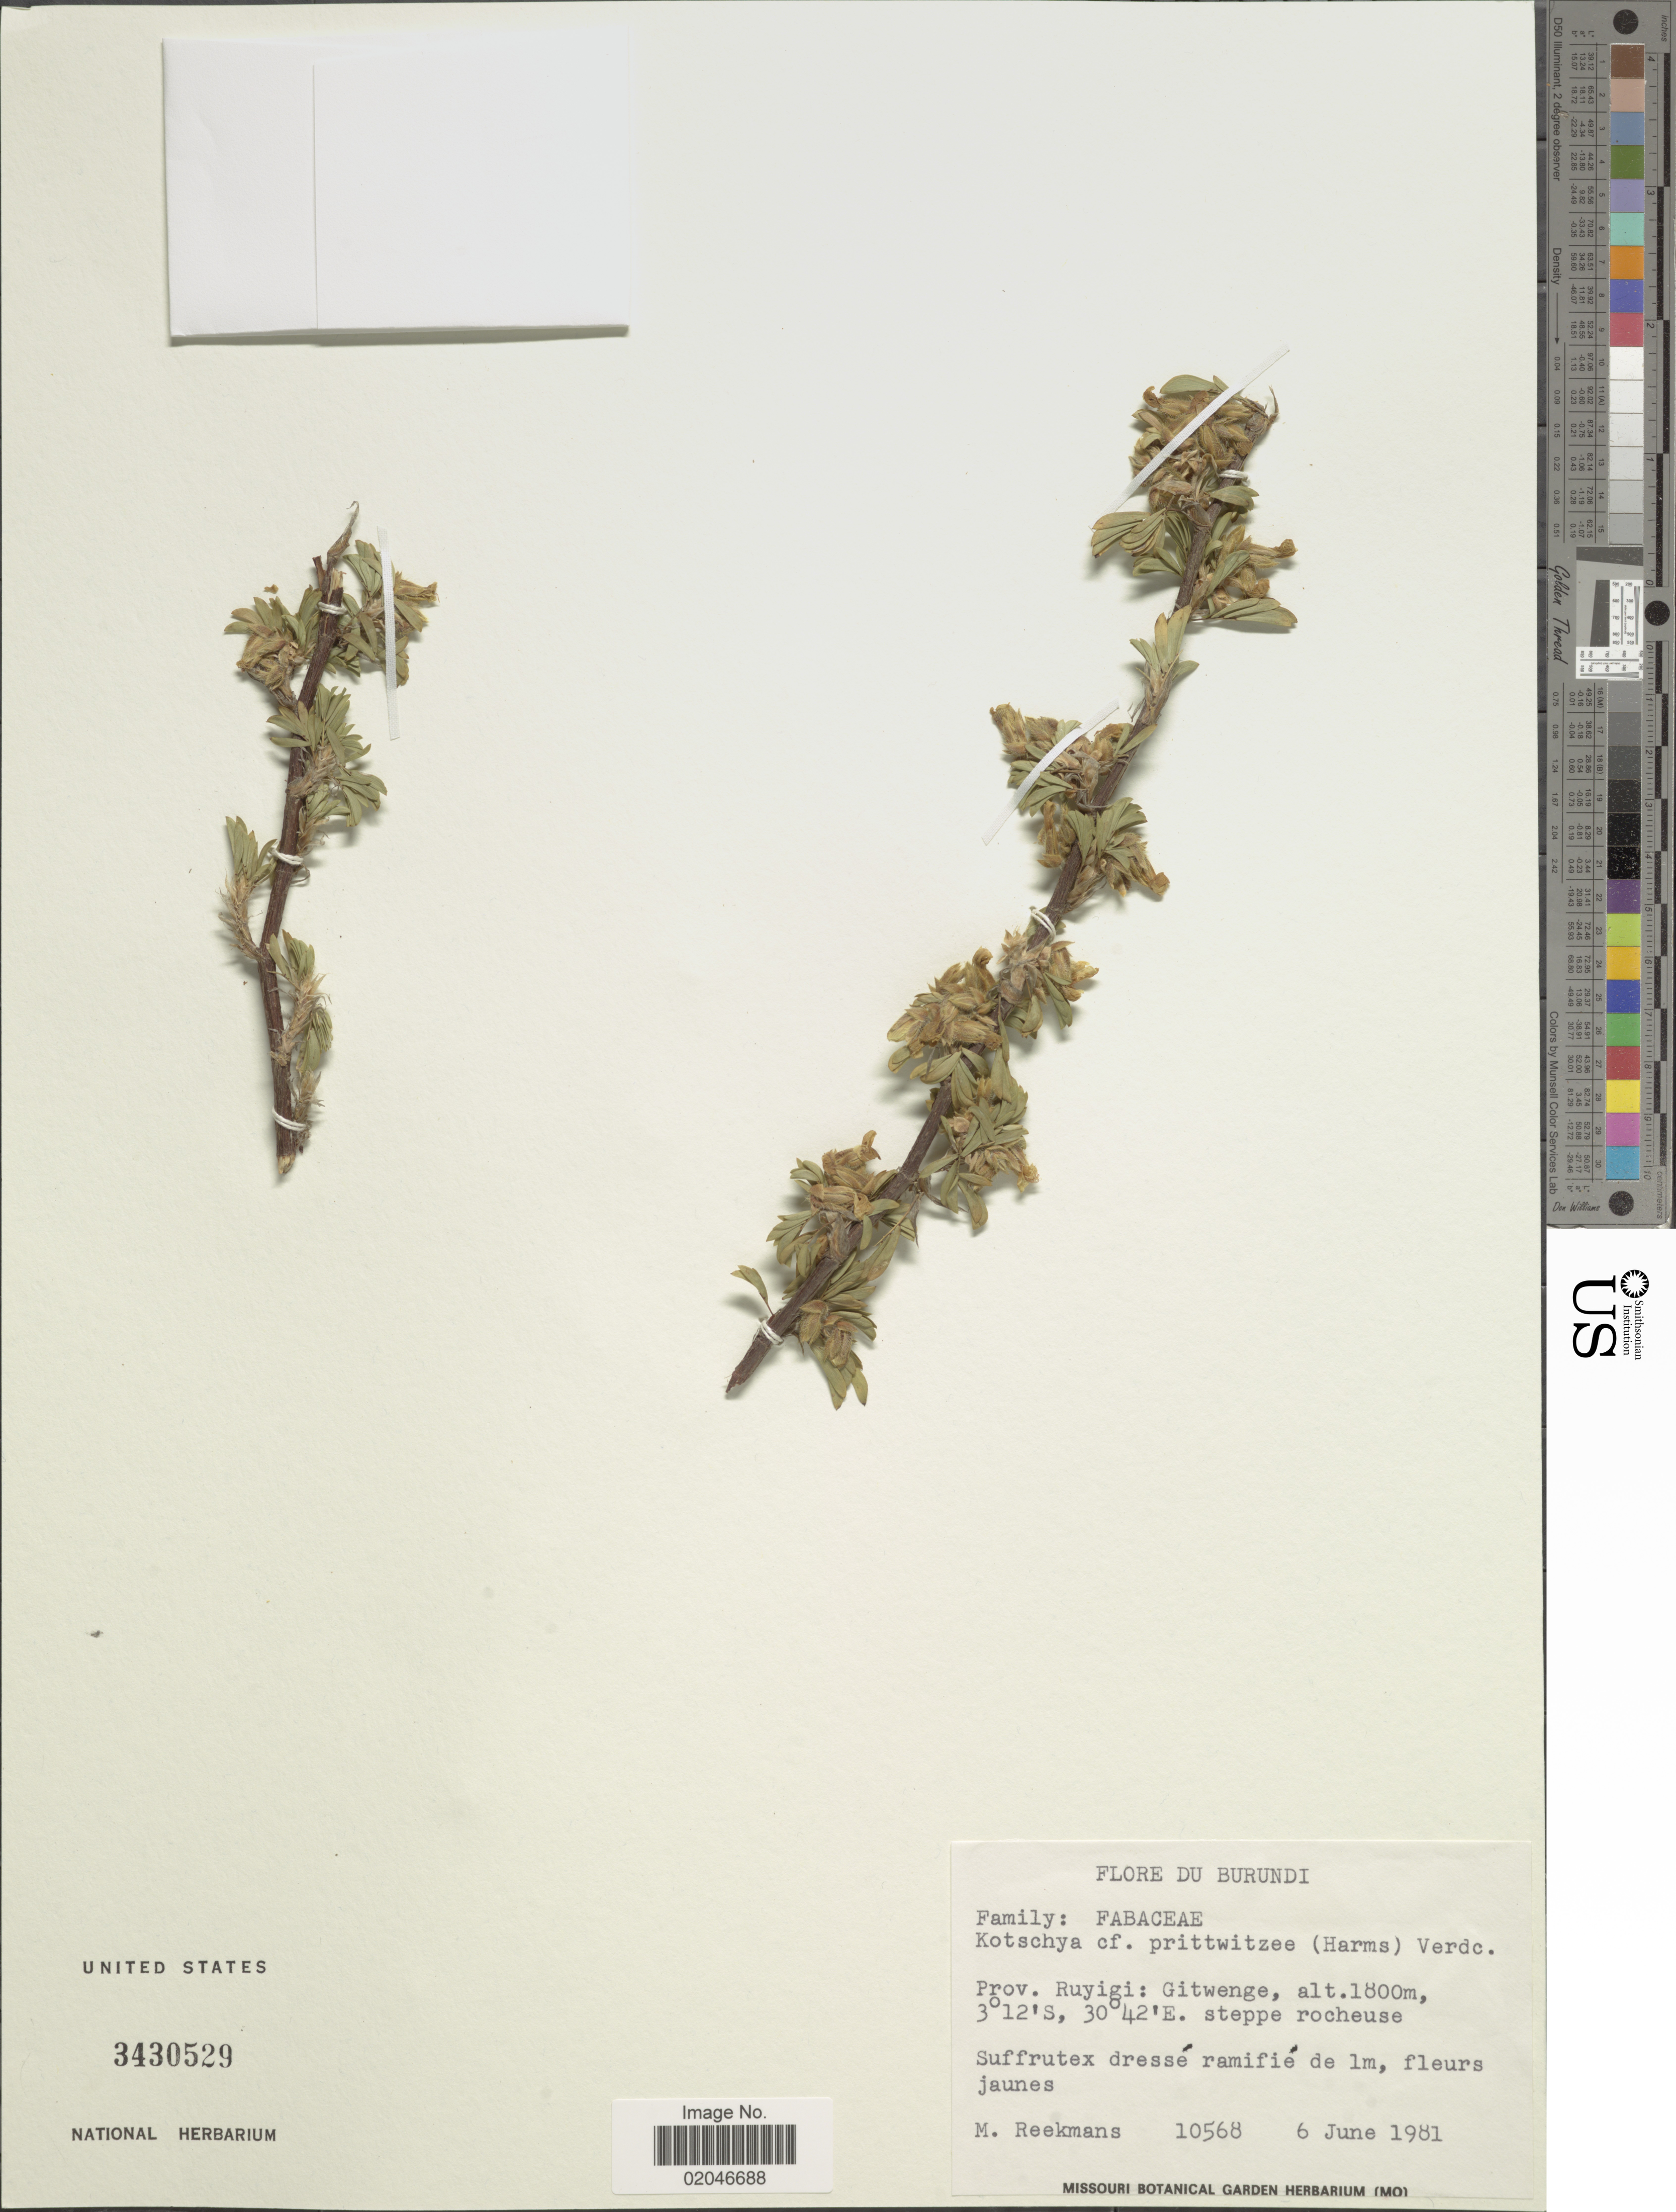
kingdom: Plantae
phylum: Tracheophyta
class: Magnoliopsida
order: Fabales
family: Fabaceae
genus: Kotschya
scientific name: Kotschya prittwitzii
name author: (Harms) Verdc.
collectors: M. Reekmans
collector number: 10568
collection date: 1981-06-06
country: Burundi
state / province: Ruyigi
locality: Gitwenge, steppe rocheuse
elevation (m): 1800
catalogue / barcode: US 3430529